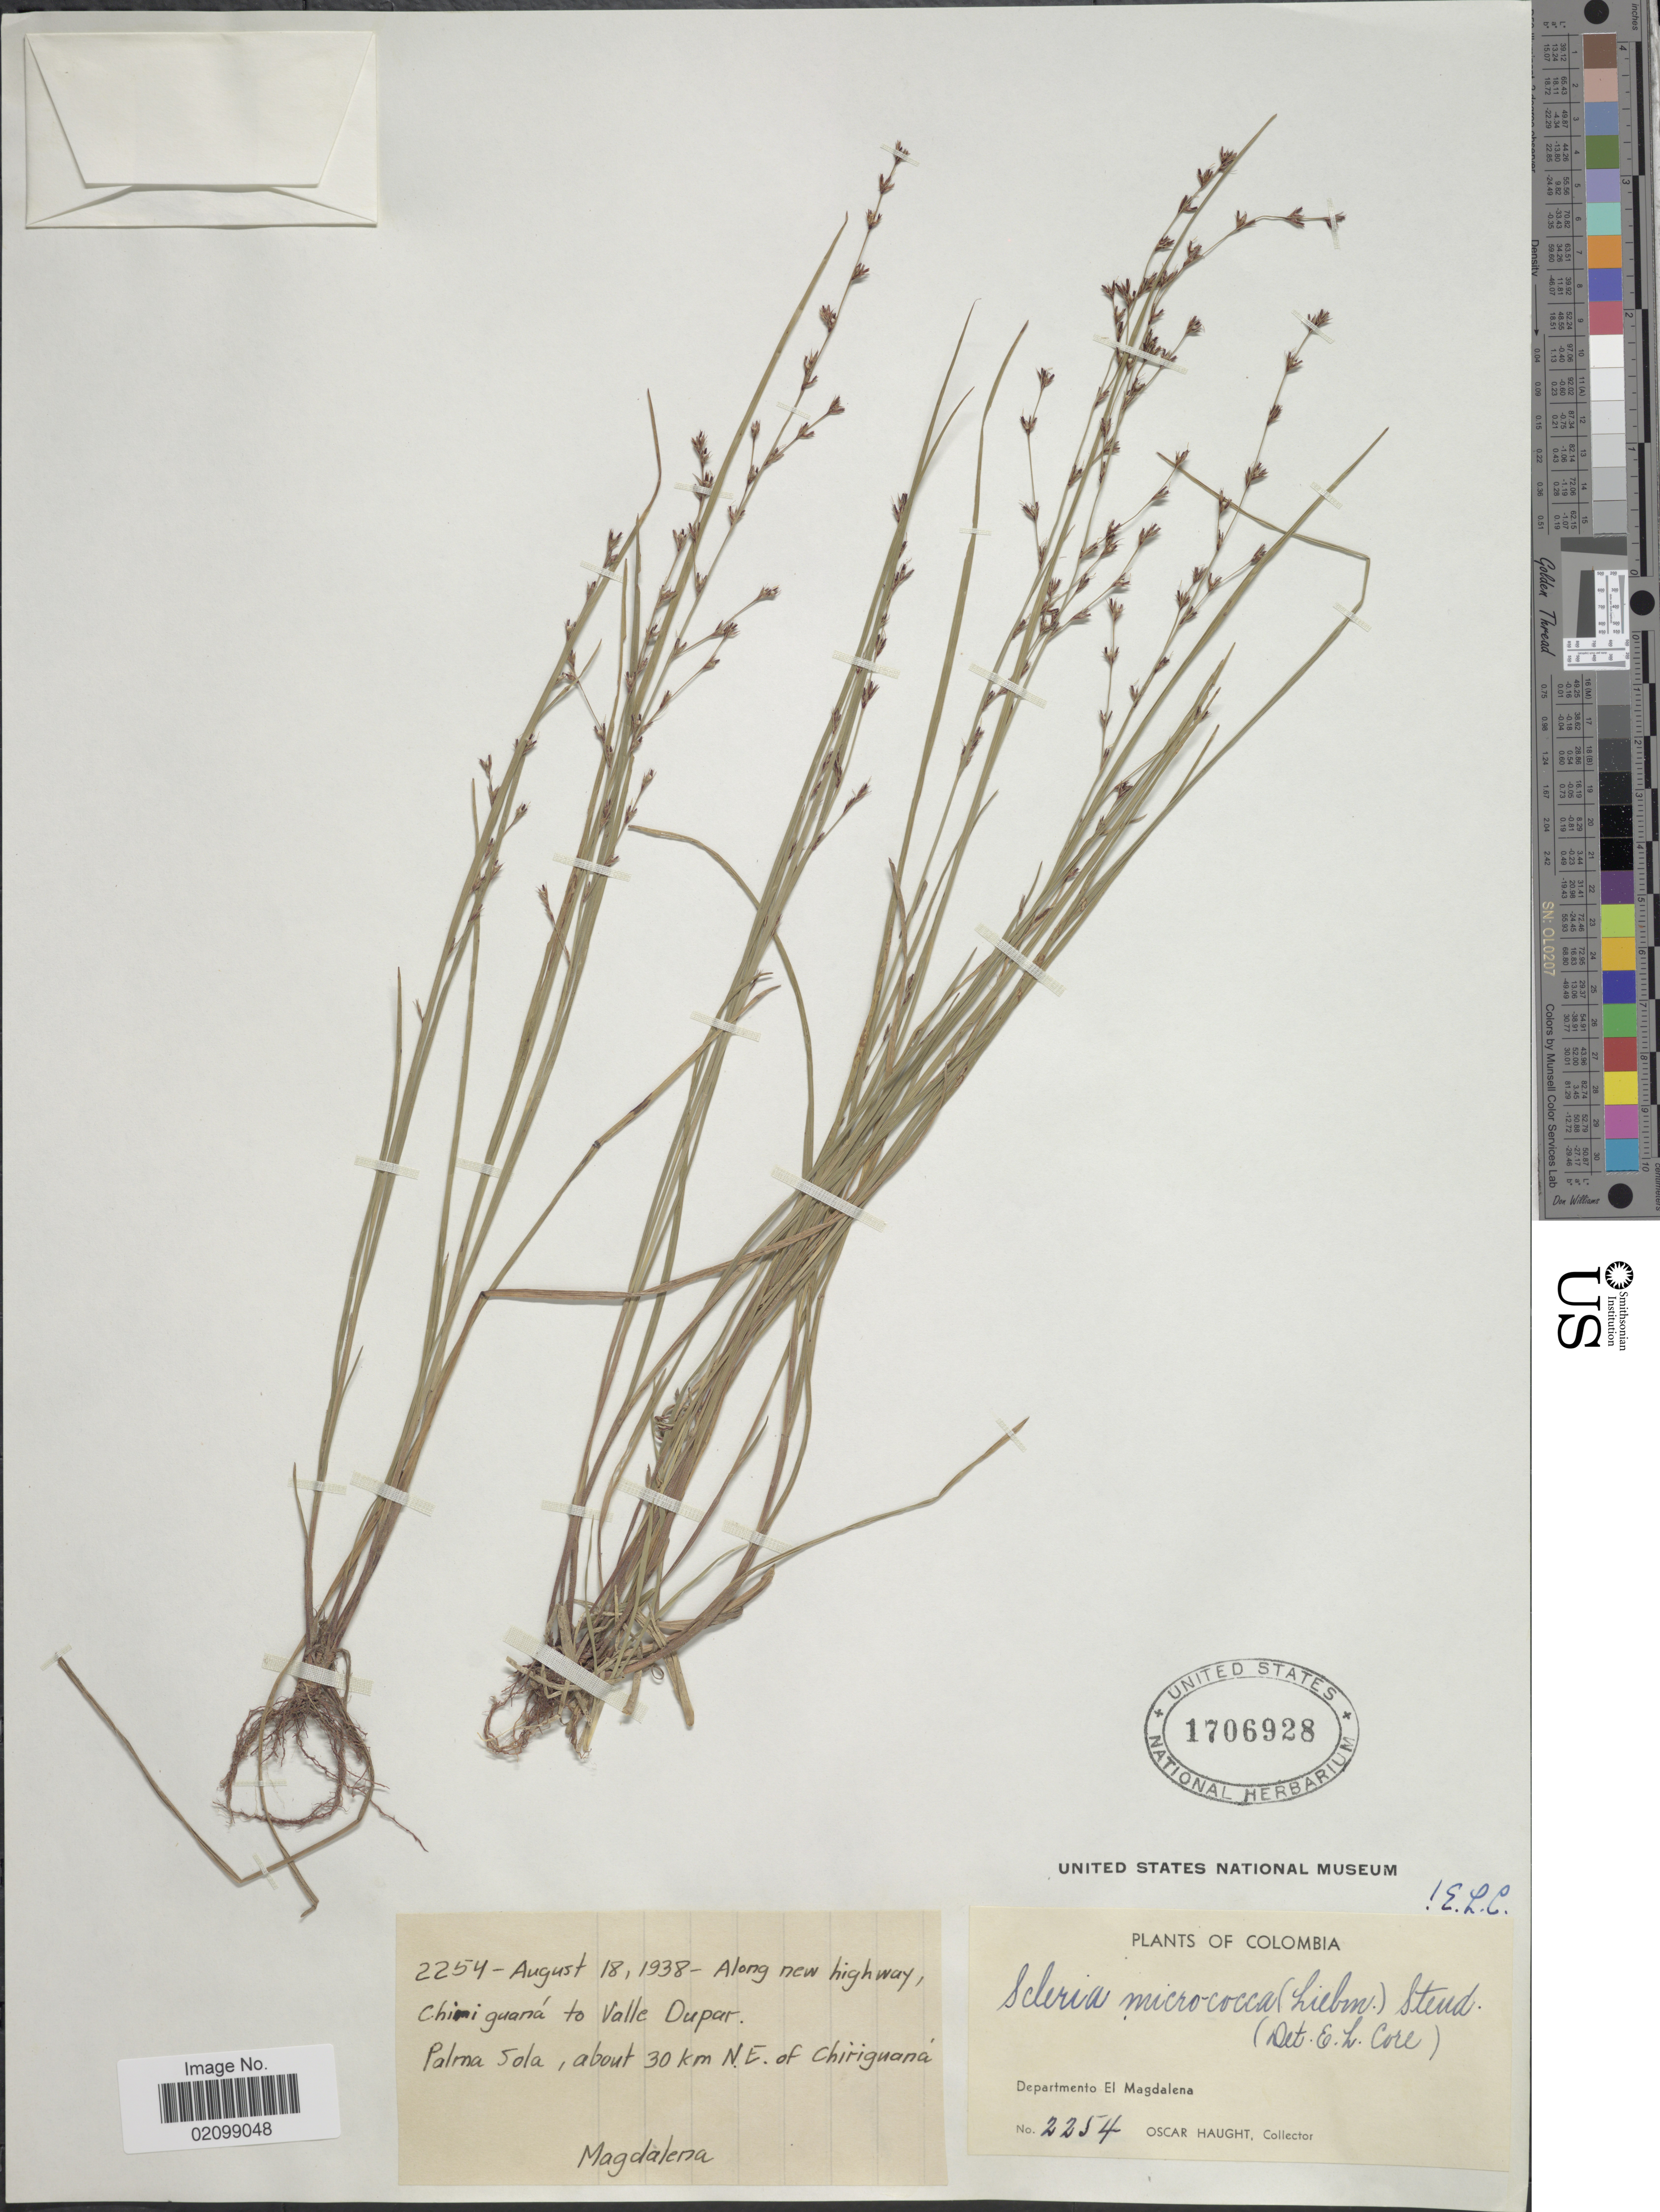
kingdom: Plantae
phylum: Tracheophyta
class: Liliopsida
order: Poales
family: Cyperaceae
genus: Scleria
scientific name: Scleria micrococca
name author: (Liebm.) Steud.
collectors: O. Haught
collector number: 2254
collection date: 1938-08-18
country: Colombia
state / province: Magdalena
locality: Departamento El Magdalena. Along new highway, Chiriguana to Valle Dupar. Palma Sola, about 30 km N.E. of Chiriguana.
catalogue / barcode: US 1706928